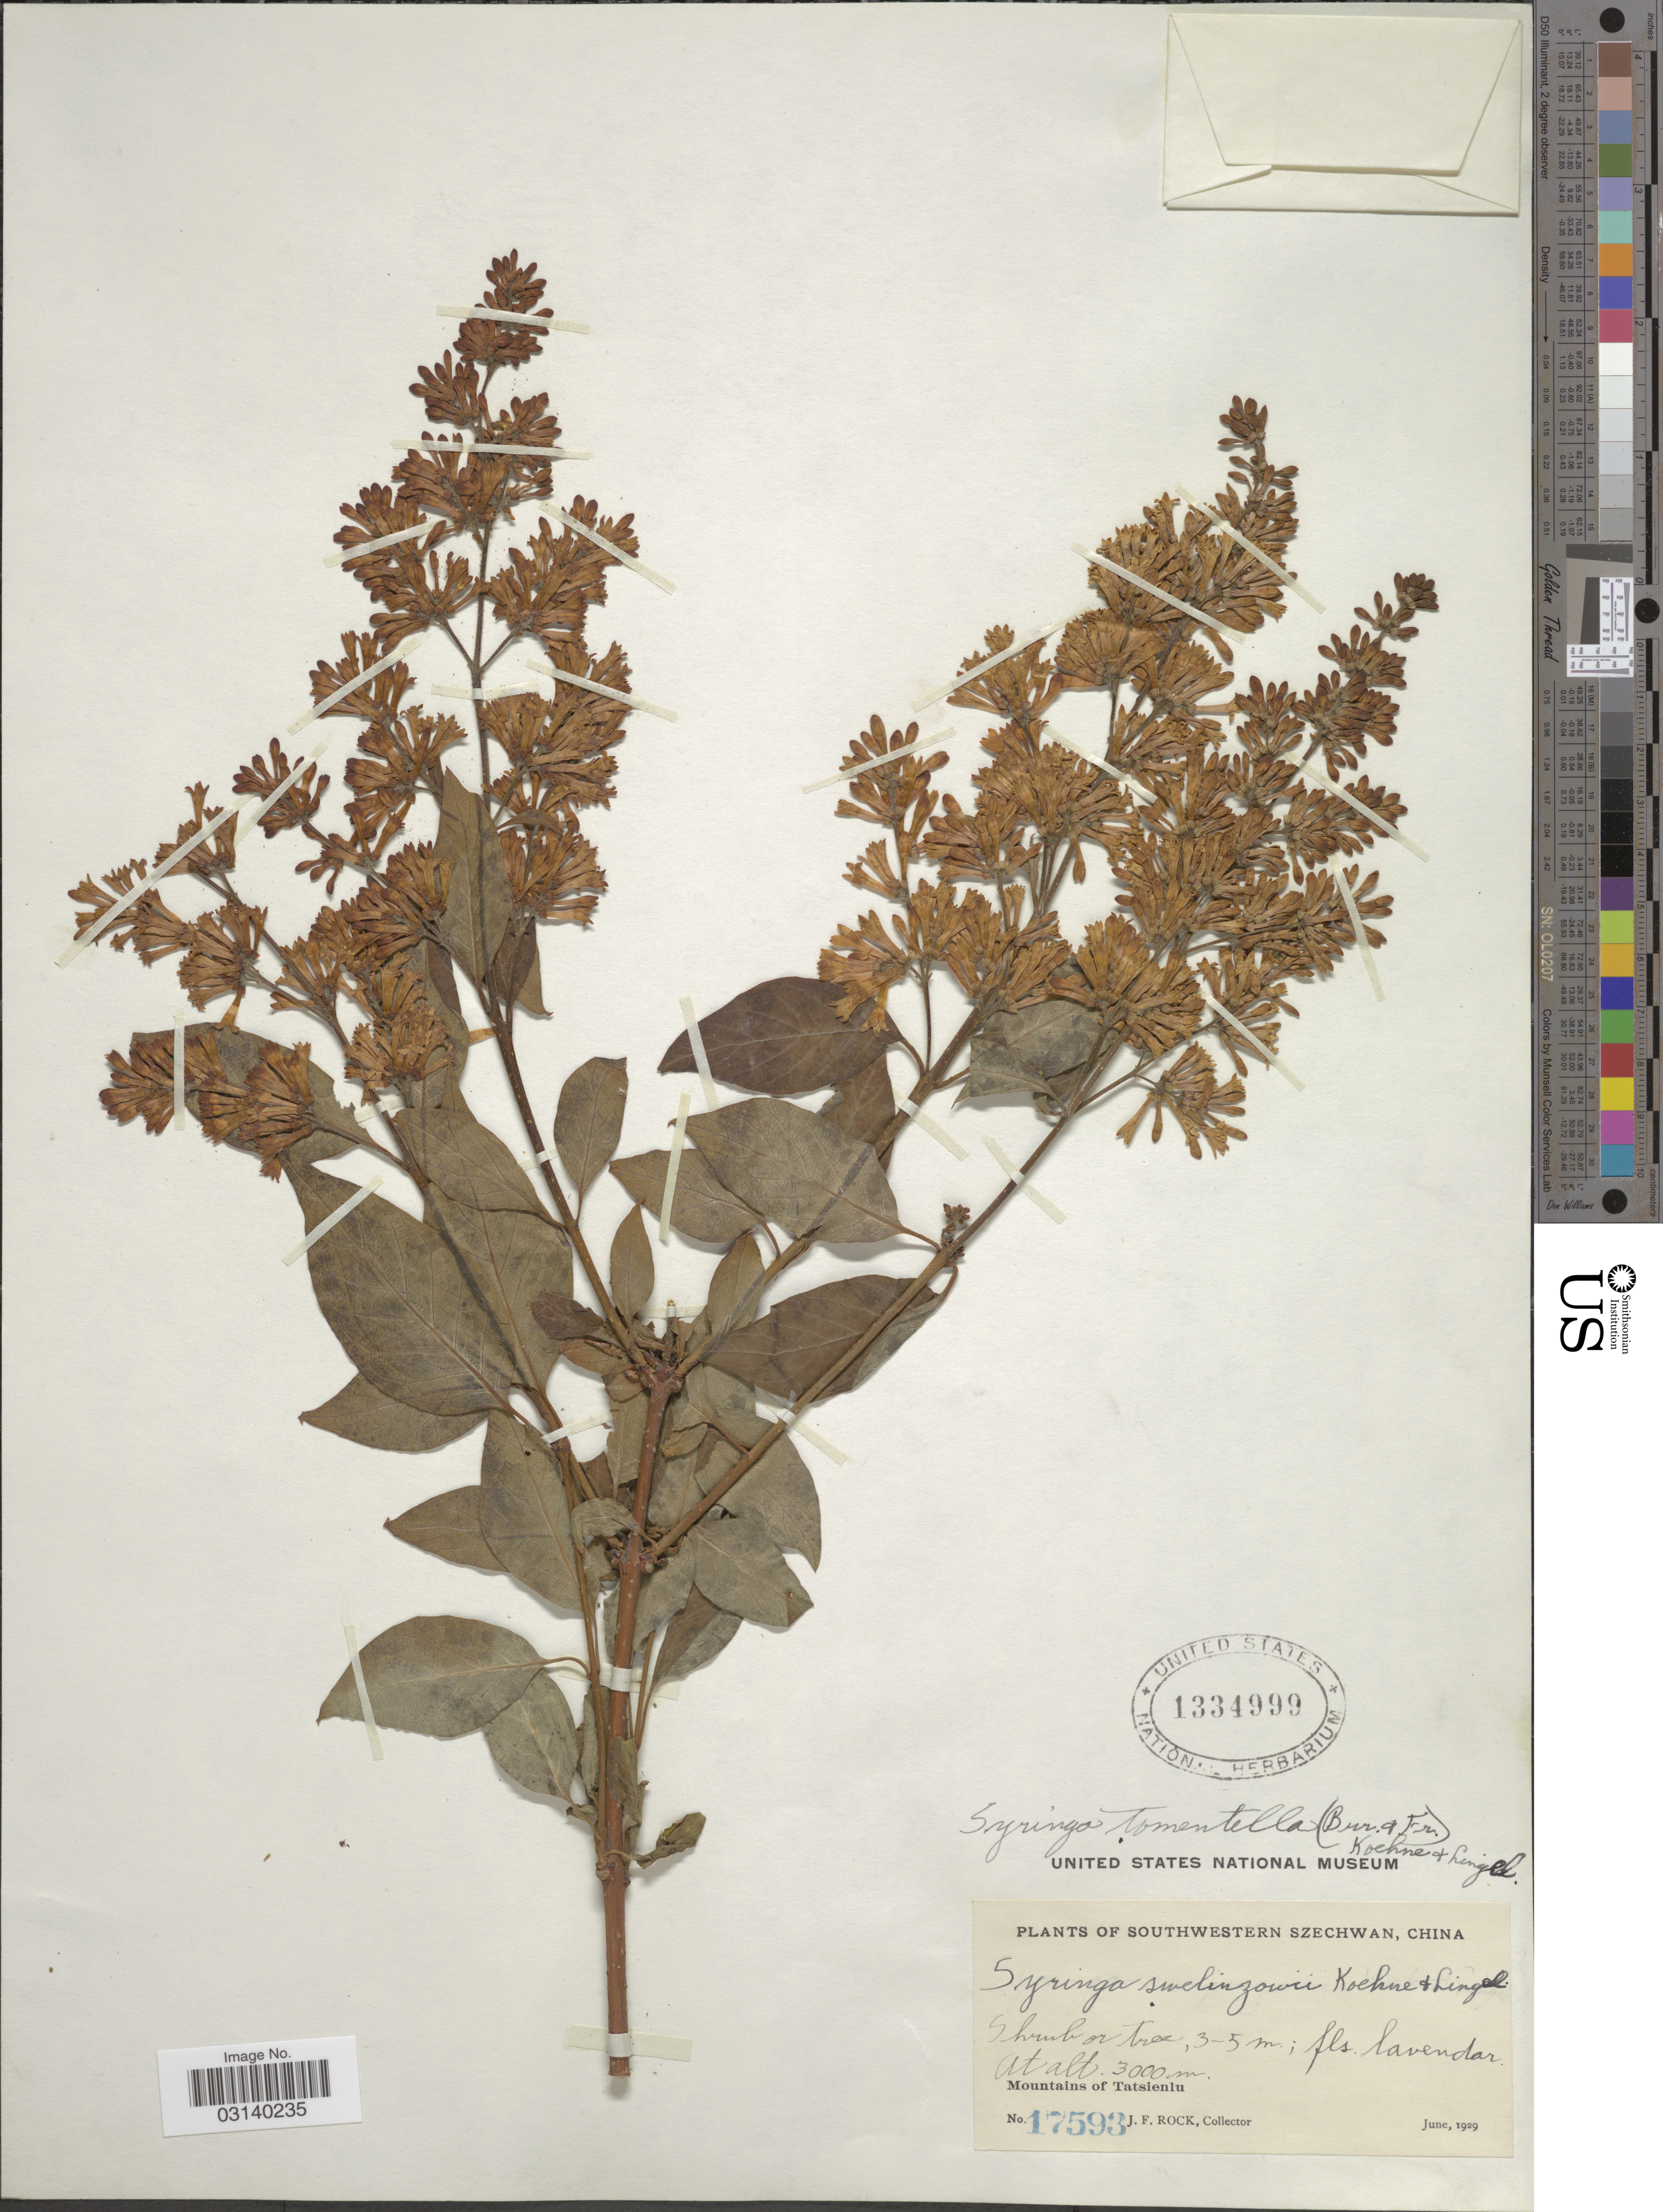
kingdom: Plantae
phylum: Tracheophyta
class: Magnoliopsida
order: Lamiales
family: Oleaceae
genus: Syringa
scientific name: Syringa tomentella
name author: Bureau & Franch.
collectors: J. Rock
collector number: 17593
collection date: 1929-06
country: China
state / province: Sichuan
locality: Southwestern Szechwan. Mountains of Tatsienlu.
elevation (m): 3000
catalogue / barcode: US 1334999